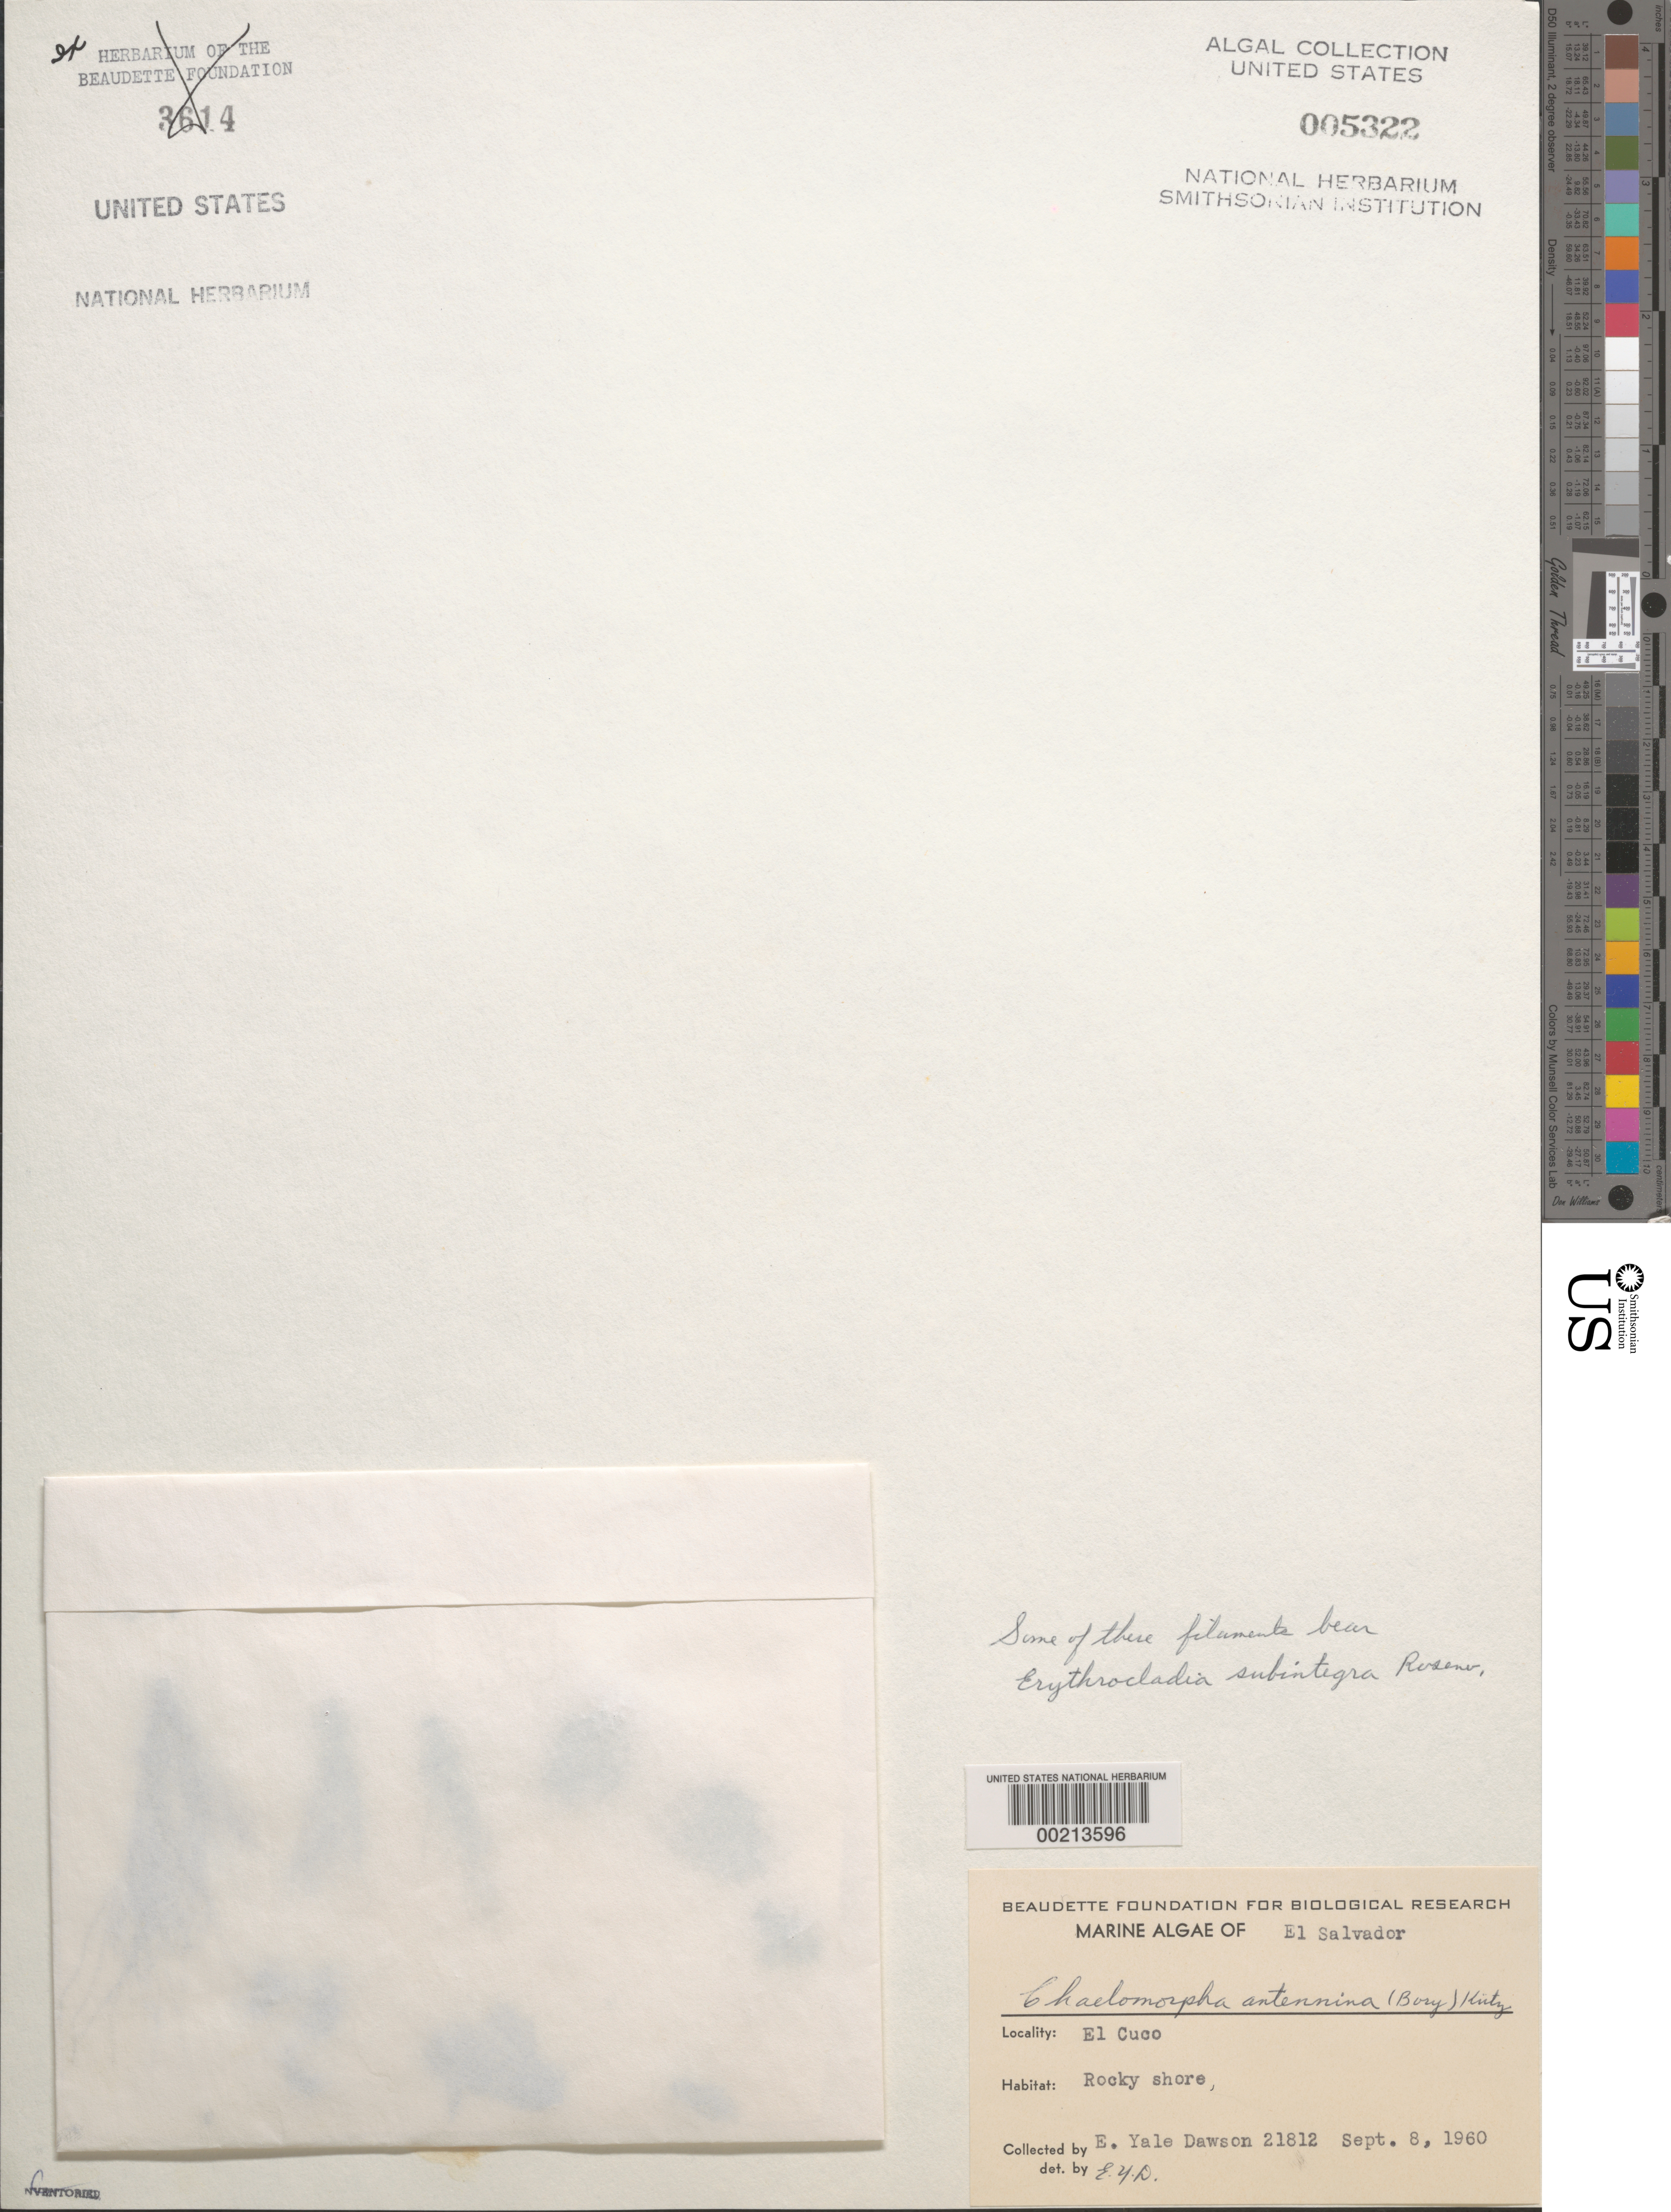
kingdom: Plantae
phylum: Chlorophyta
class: Ulvophyceae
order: Cladophorales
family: Cladophoraceae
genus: Chaetomorpha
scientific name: Chaetomorpha antennina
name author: (Bory) Kütz.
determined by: Dawson, E. Y.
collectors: E. Y. Dawson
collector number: EYD 21812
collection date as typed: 08 Sep 1960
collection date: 1960-09-08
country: El Salvador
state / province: Usulután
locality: El Cuco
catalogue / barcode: US 5322